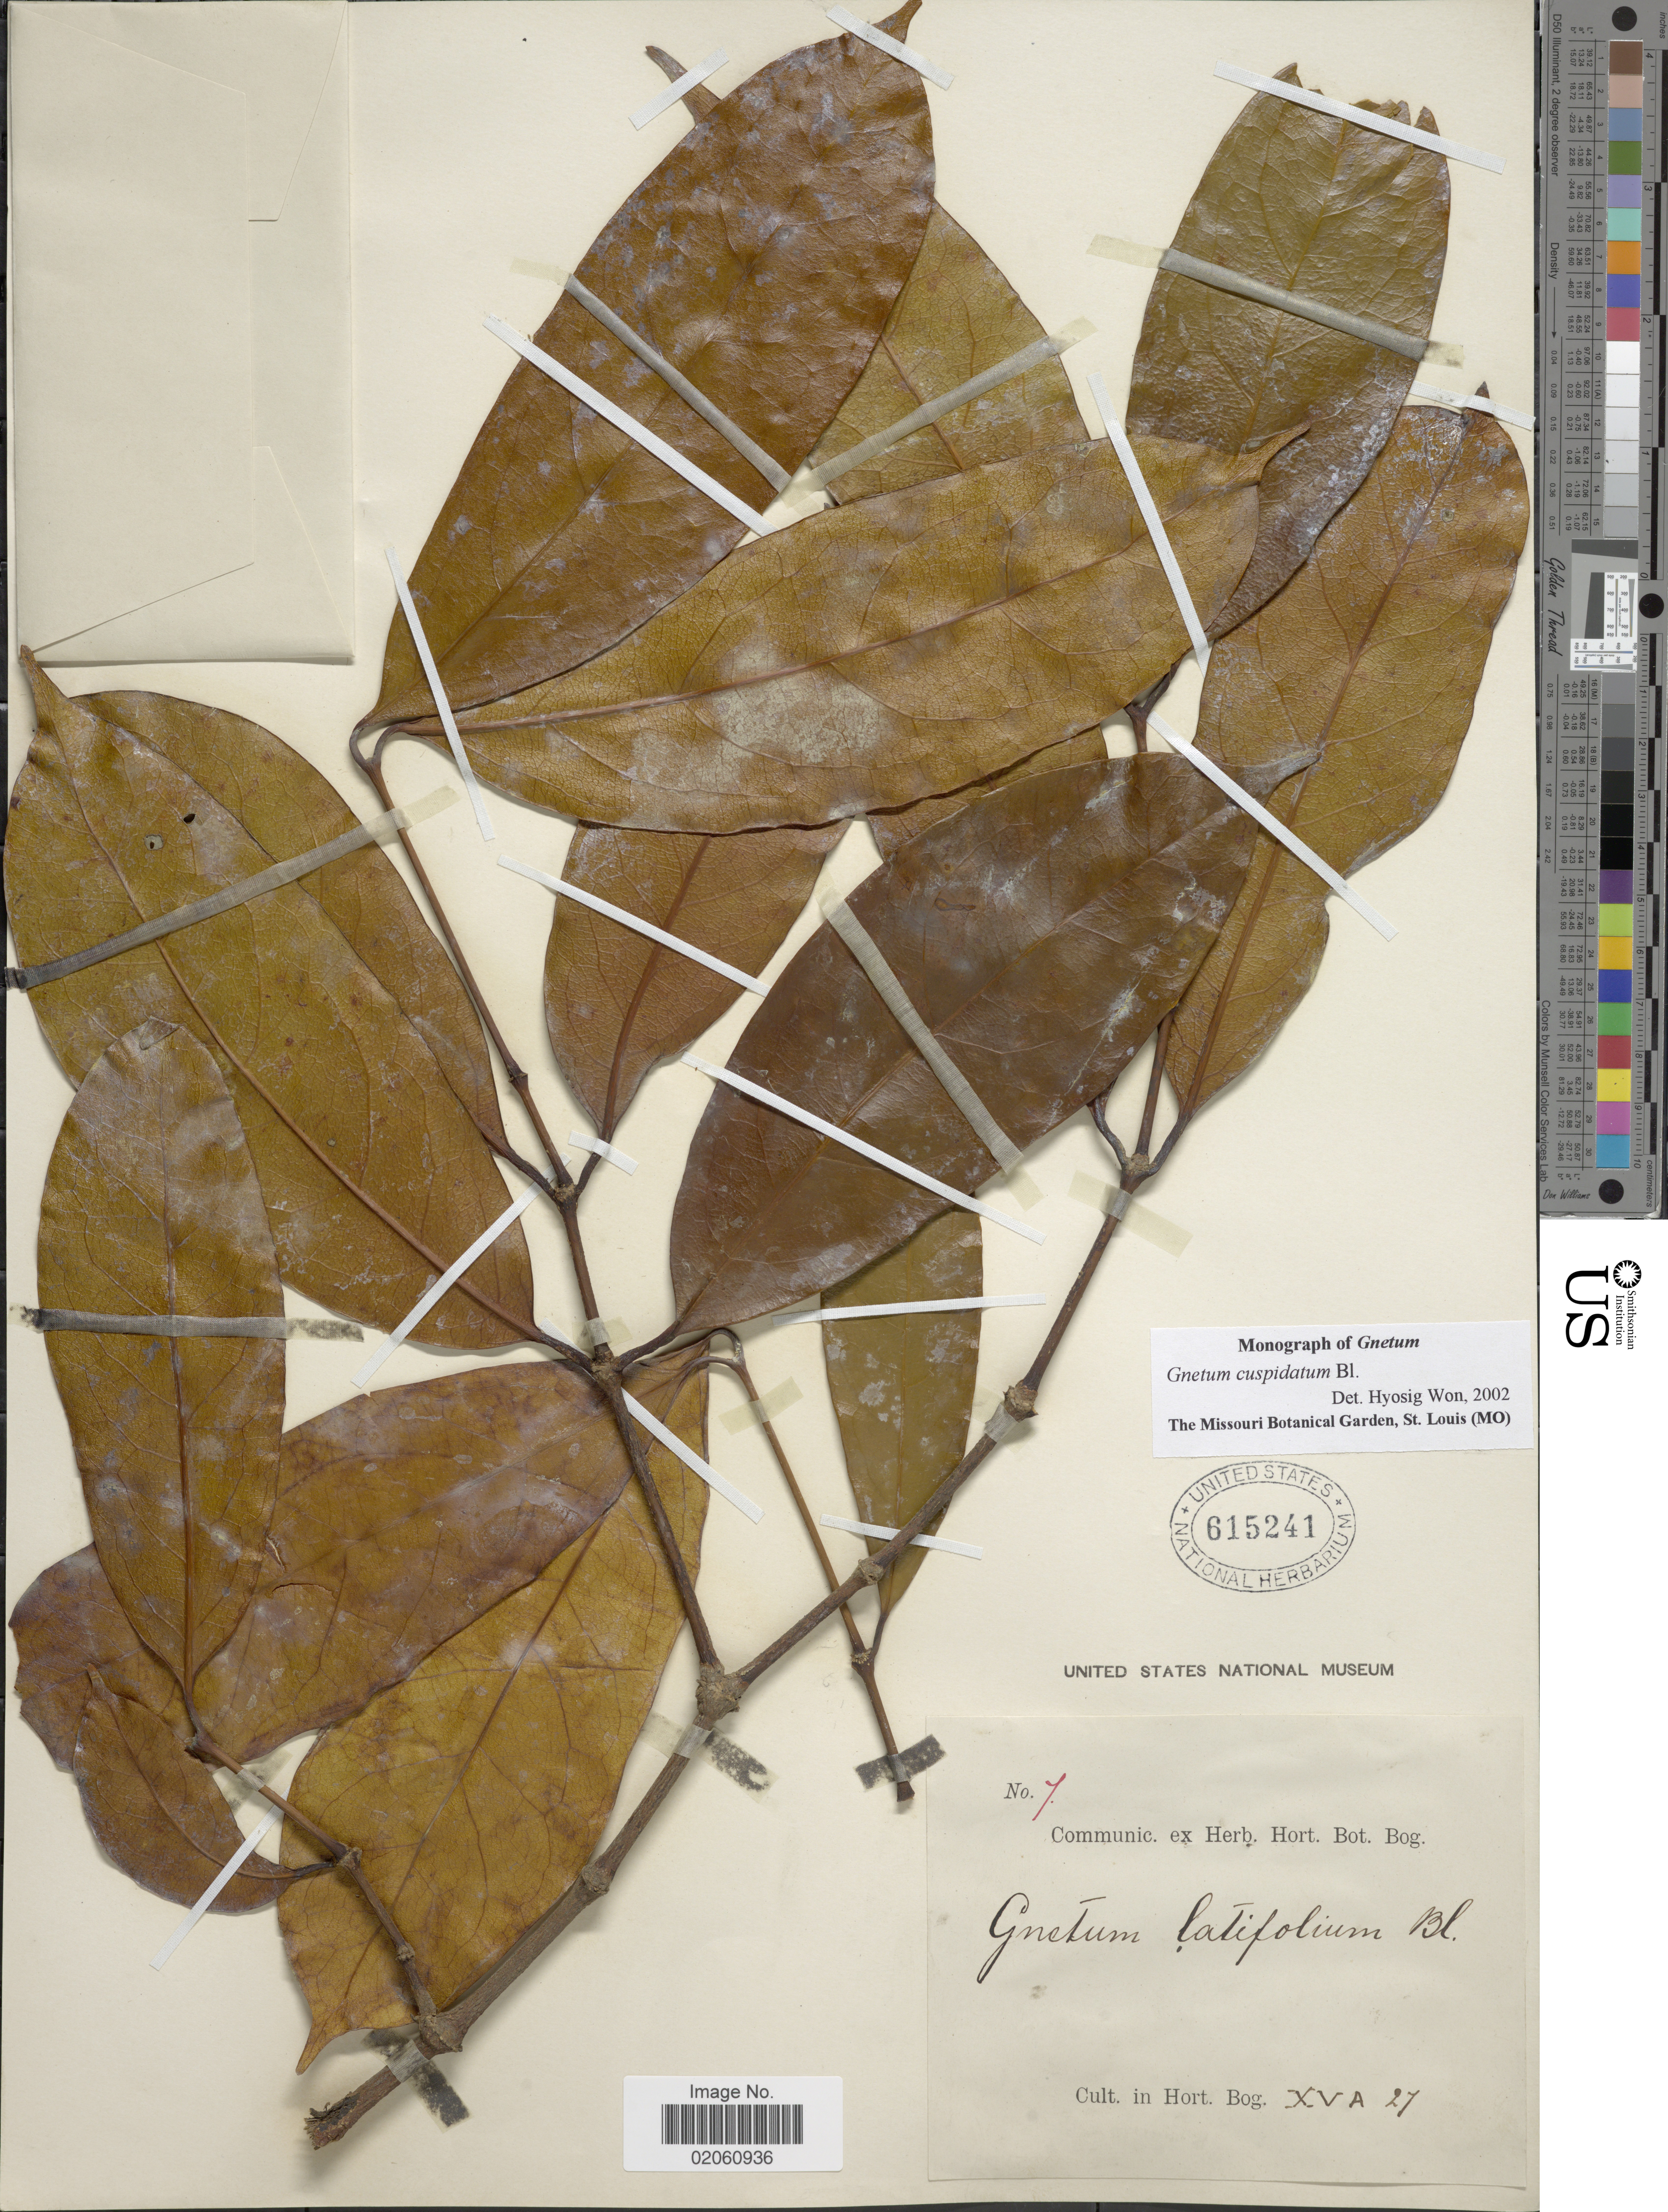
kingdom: Plantae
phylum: Tracheophyta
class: Gnetopsida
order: Gnetales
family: Gnetaceae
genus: Gnetum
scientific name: Gnetum cuspidatum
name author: Blume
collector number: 7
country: Indonesia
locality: Cult. in Hort. Bog.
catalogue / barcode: US 615241